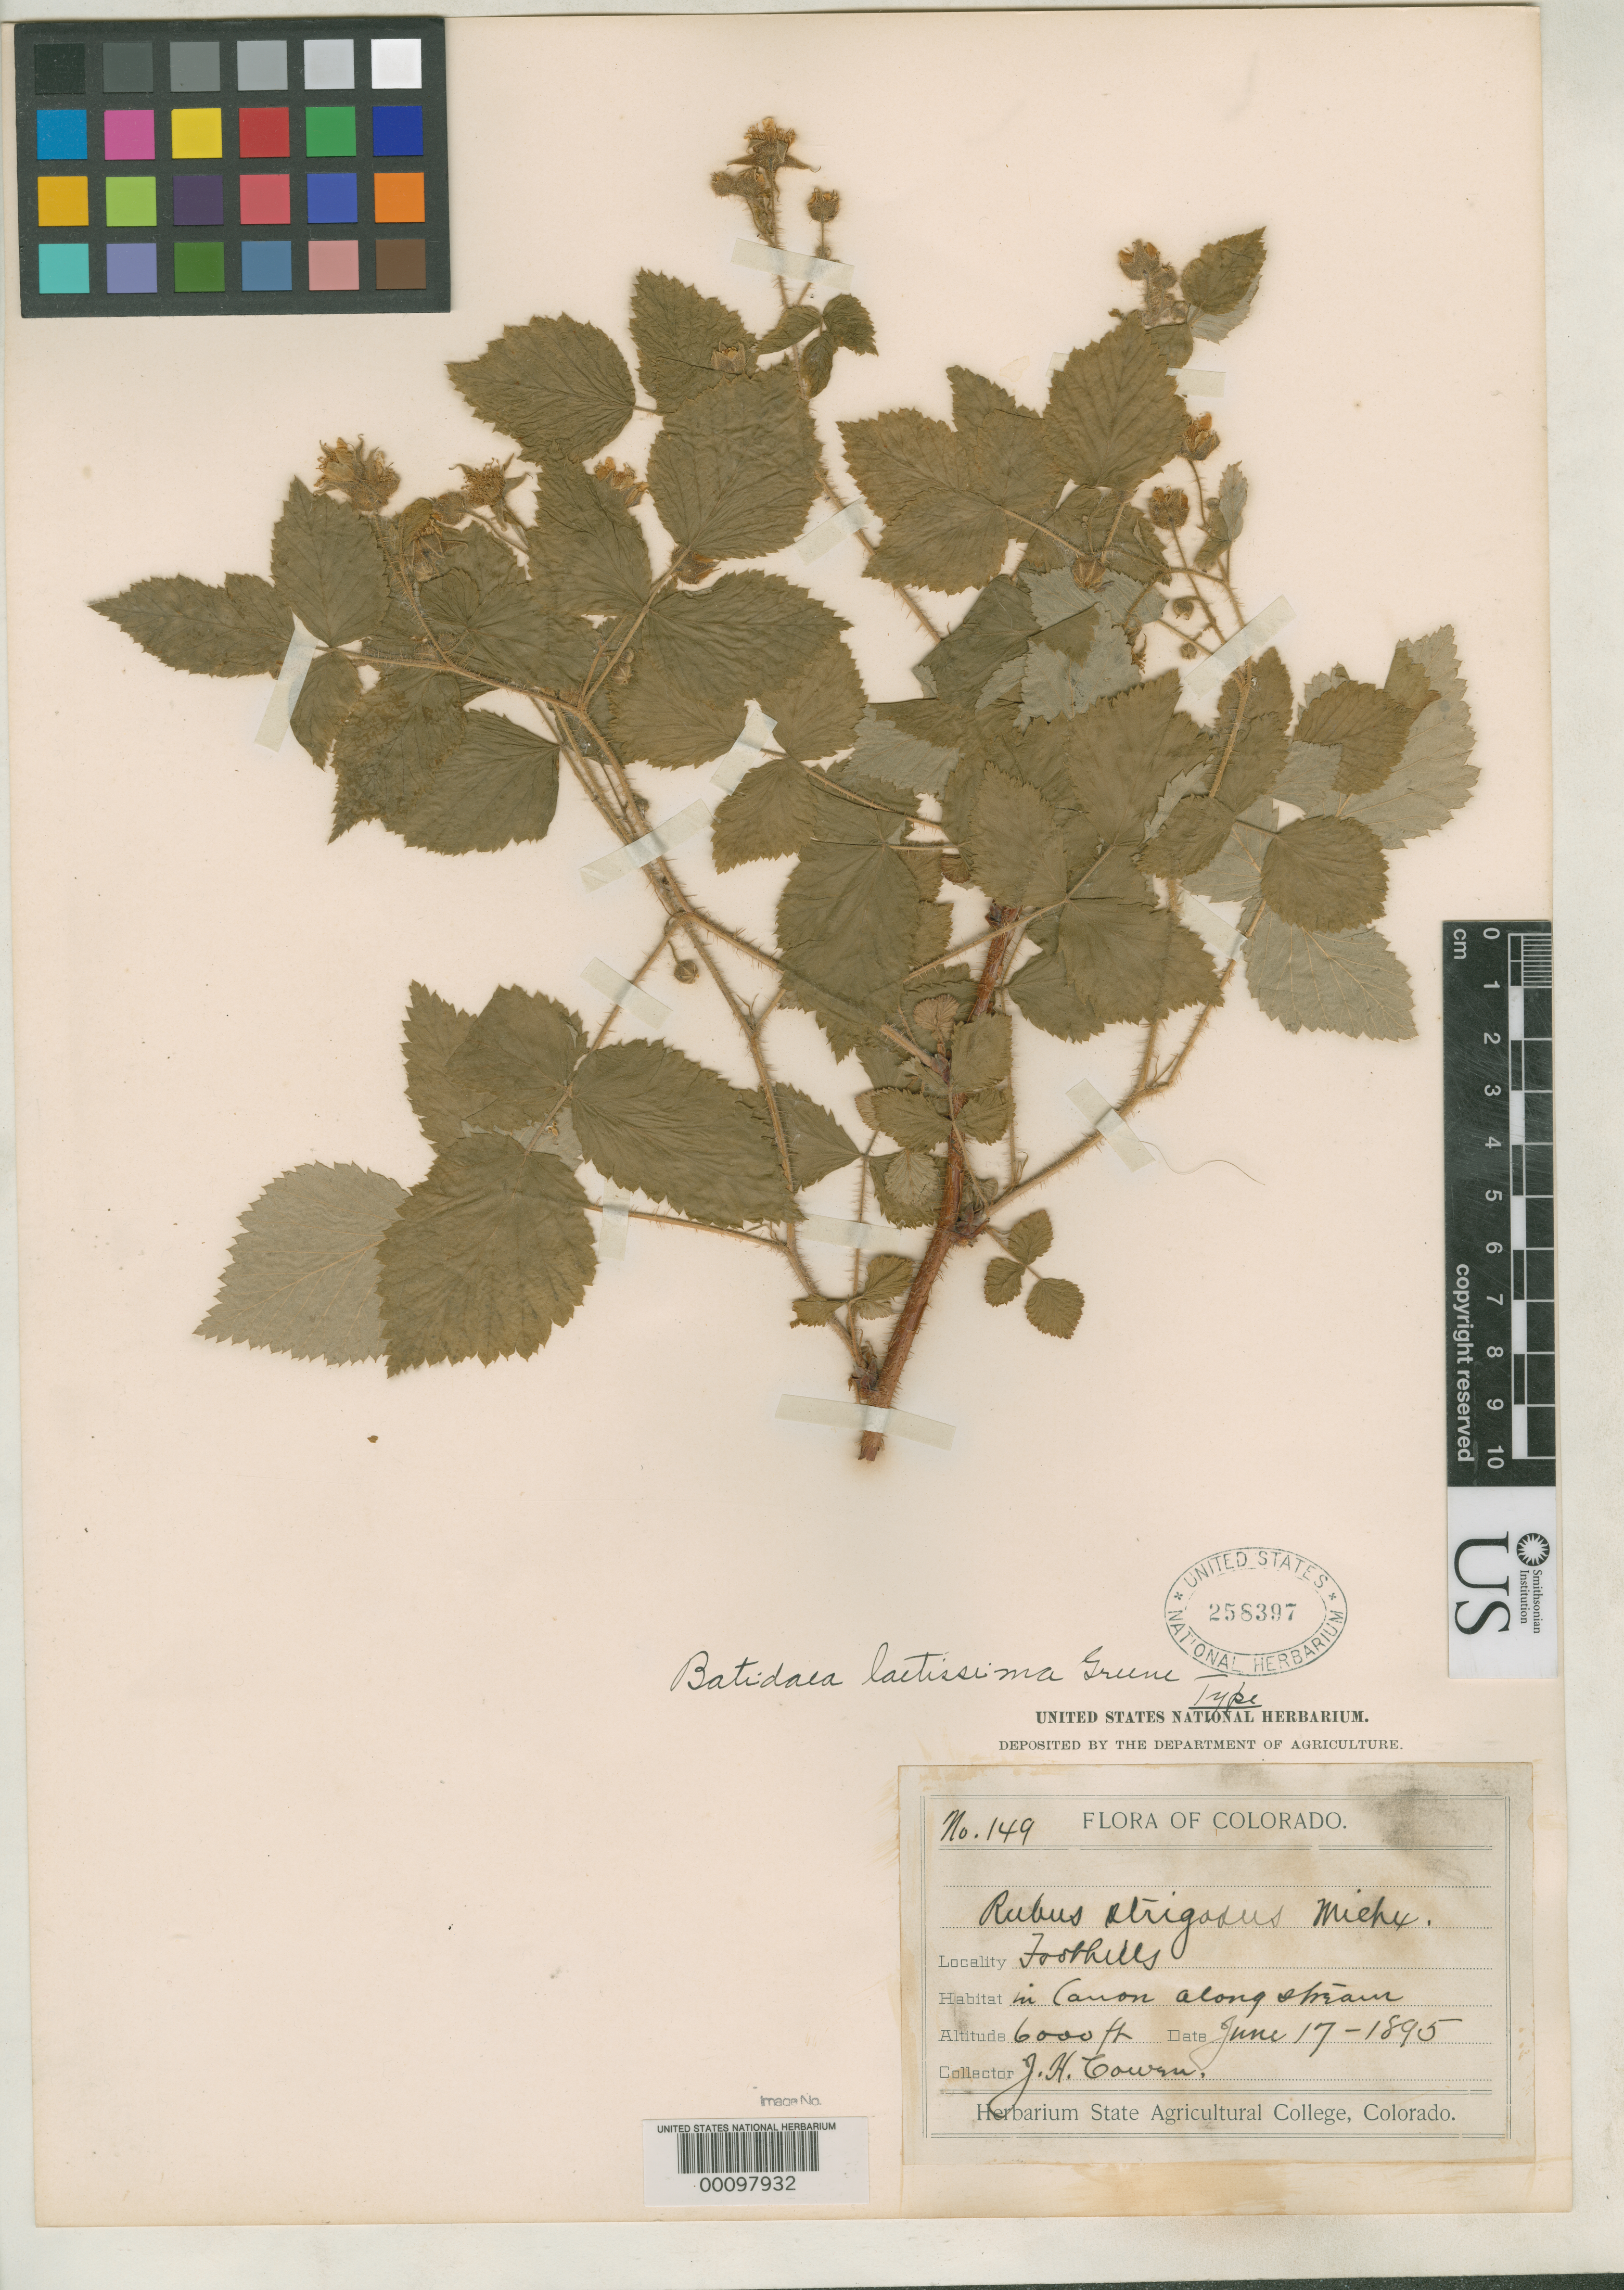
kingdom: Plantae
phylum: Tracheophyta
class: Magnoliopsida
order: Rosales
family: Rosaceae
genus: Batidaea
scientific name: Batidaea laetissima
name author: Greene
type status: Holotype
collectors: J. H. Cowen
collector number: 149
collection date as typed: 17 Jun 1895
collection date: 1895-06-17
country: United States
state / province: Colorado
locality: Middle or northern Colorado.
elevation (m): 1829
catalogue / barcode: US 258397